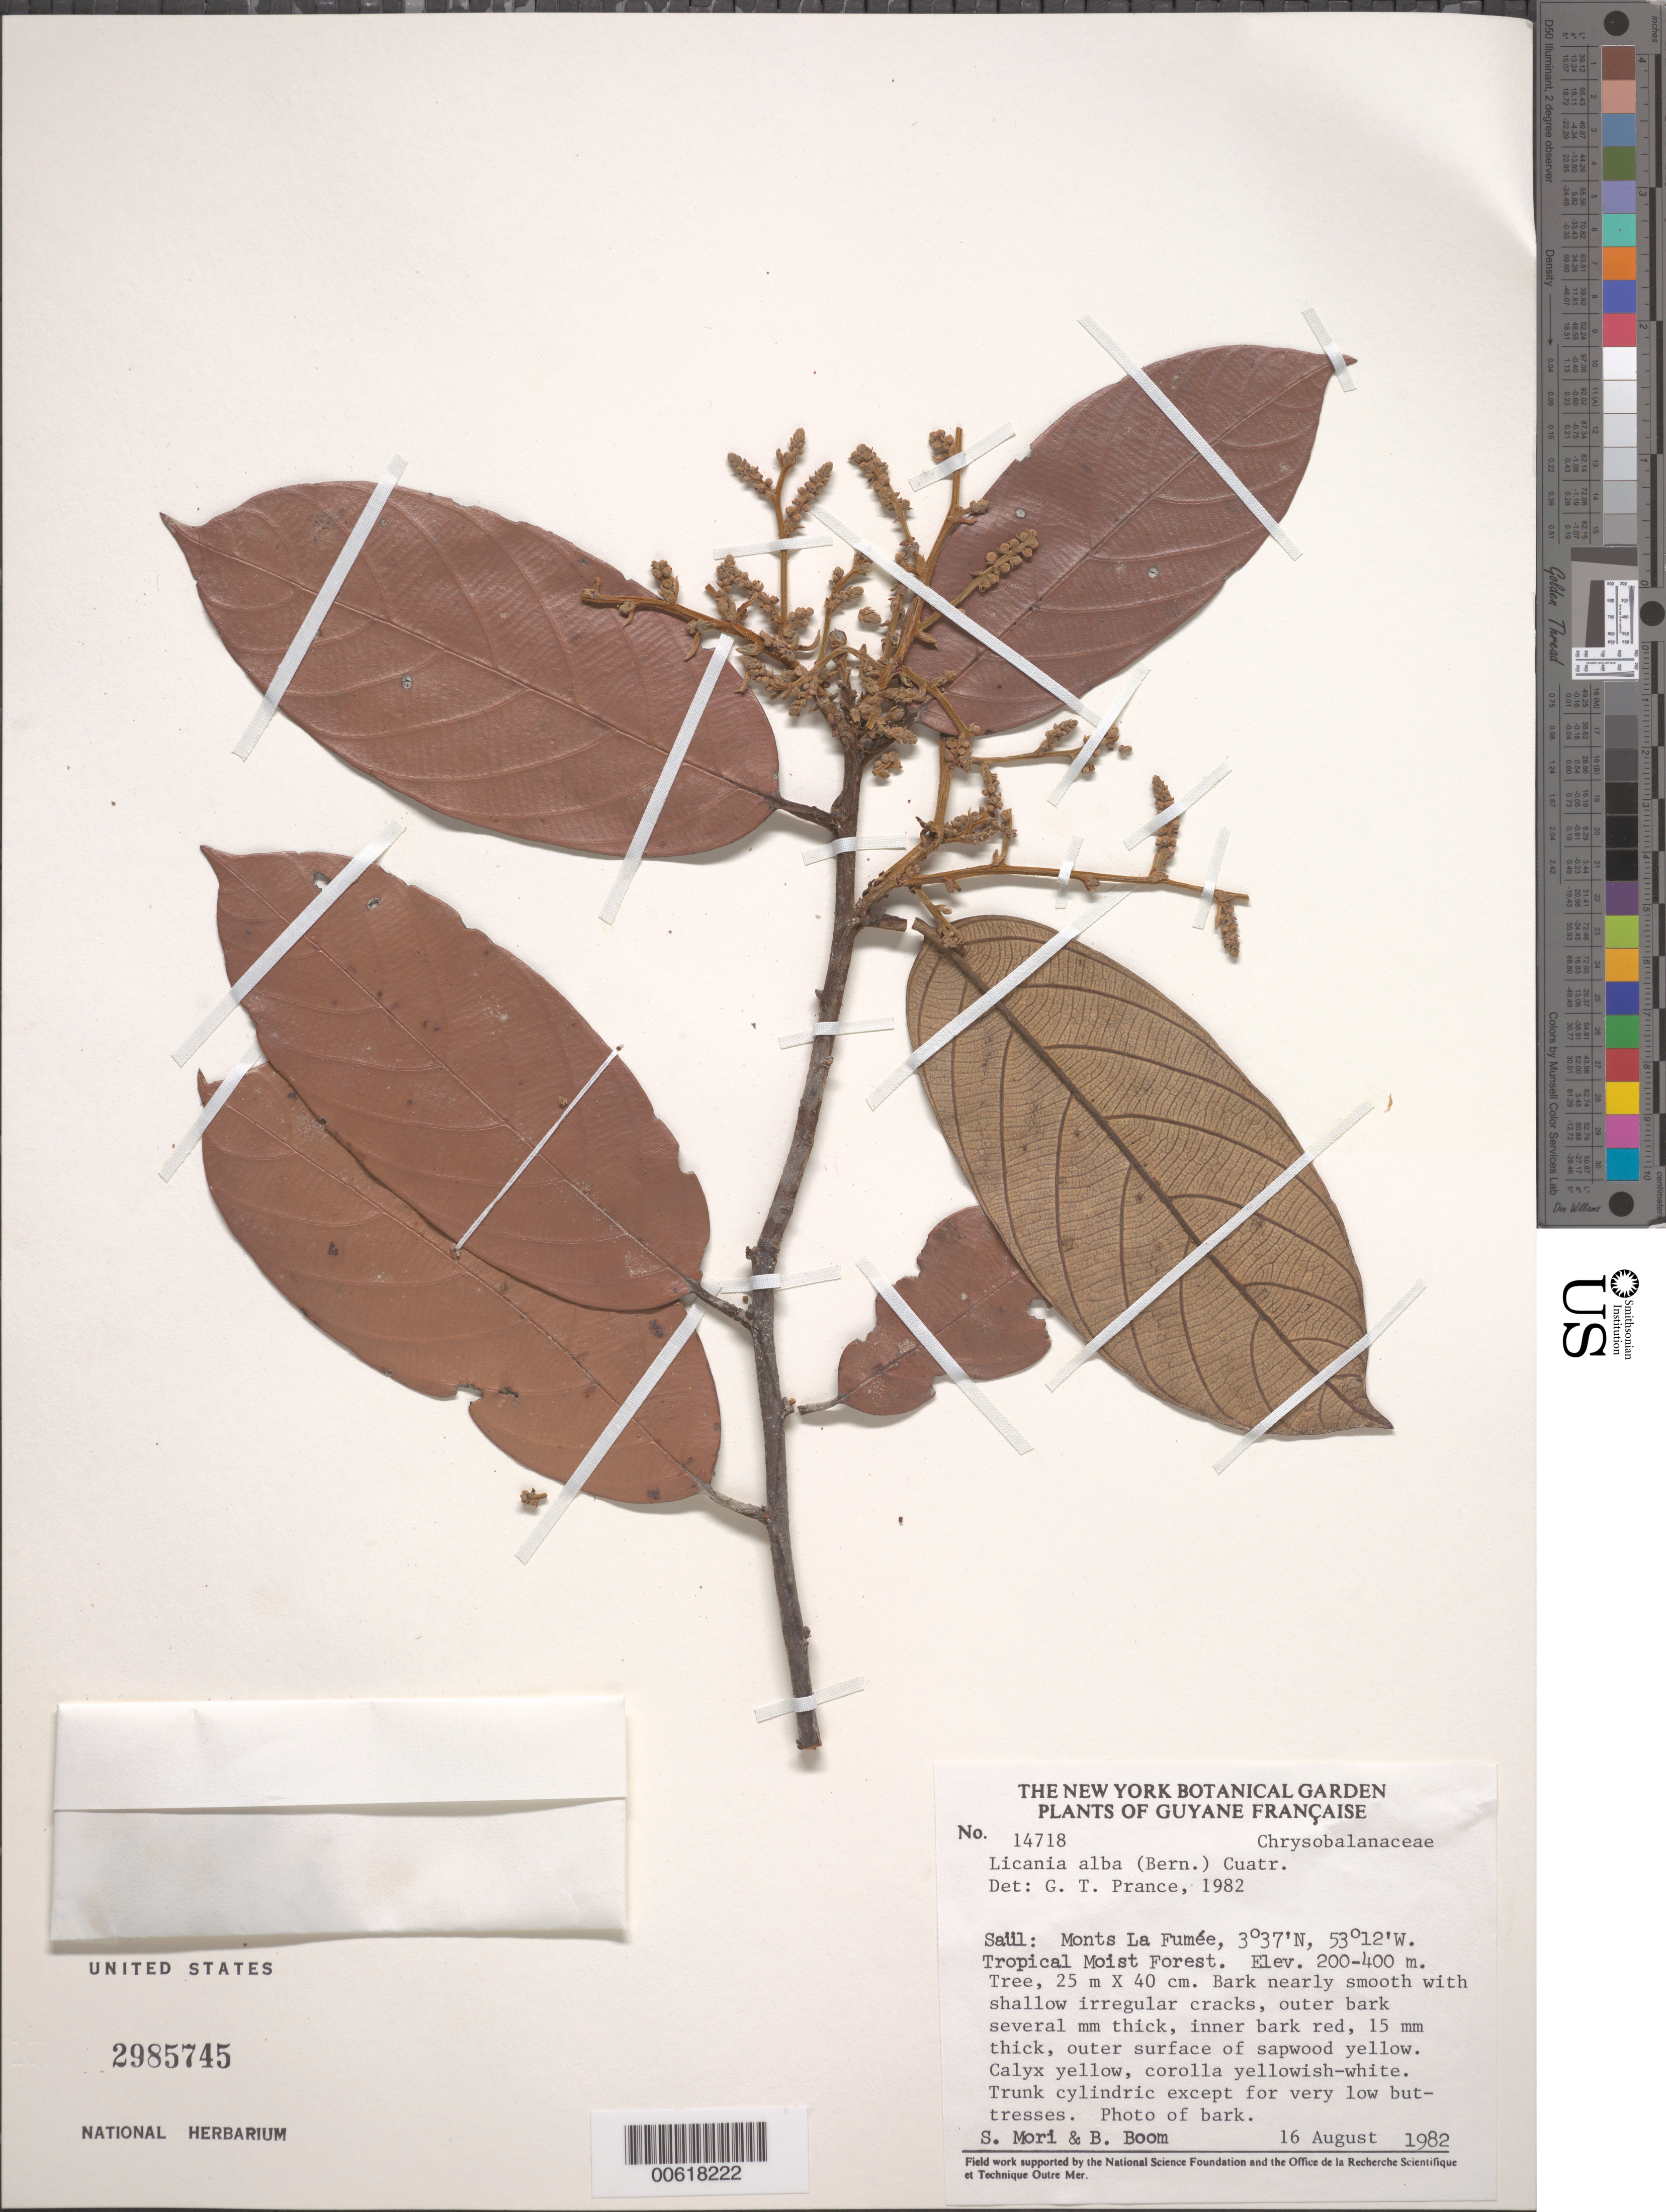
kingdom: Plantae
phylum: Tracheophyta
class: Magnoliopsida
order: Malpighiales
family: Chrysobalanaceae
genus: Licania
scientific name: Licania alba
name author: (Bernoulli) Cuatrec.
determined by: Prance, G. T.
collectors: S. Mori & B. M. Boom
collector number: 14718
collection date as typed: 16-Aug-82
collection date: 1982-08-16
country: French Guiana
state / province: Saint-Laurent-du-Maroni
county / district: Saül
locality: Saül, Monts La Fumée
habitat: Tropical moist forest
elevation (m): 200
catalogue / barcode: US 2985745